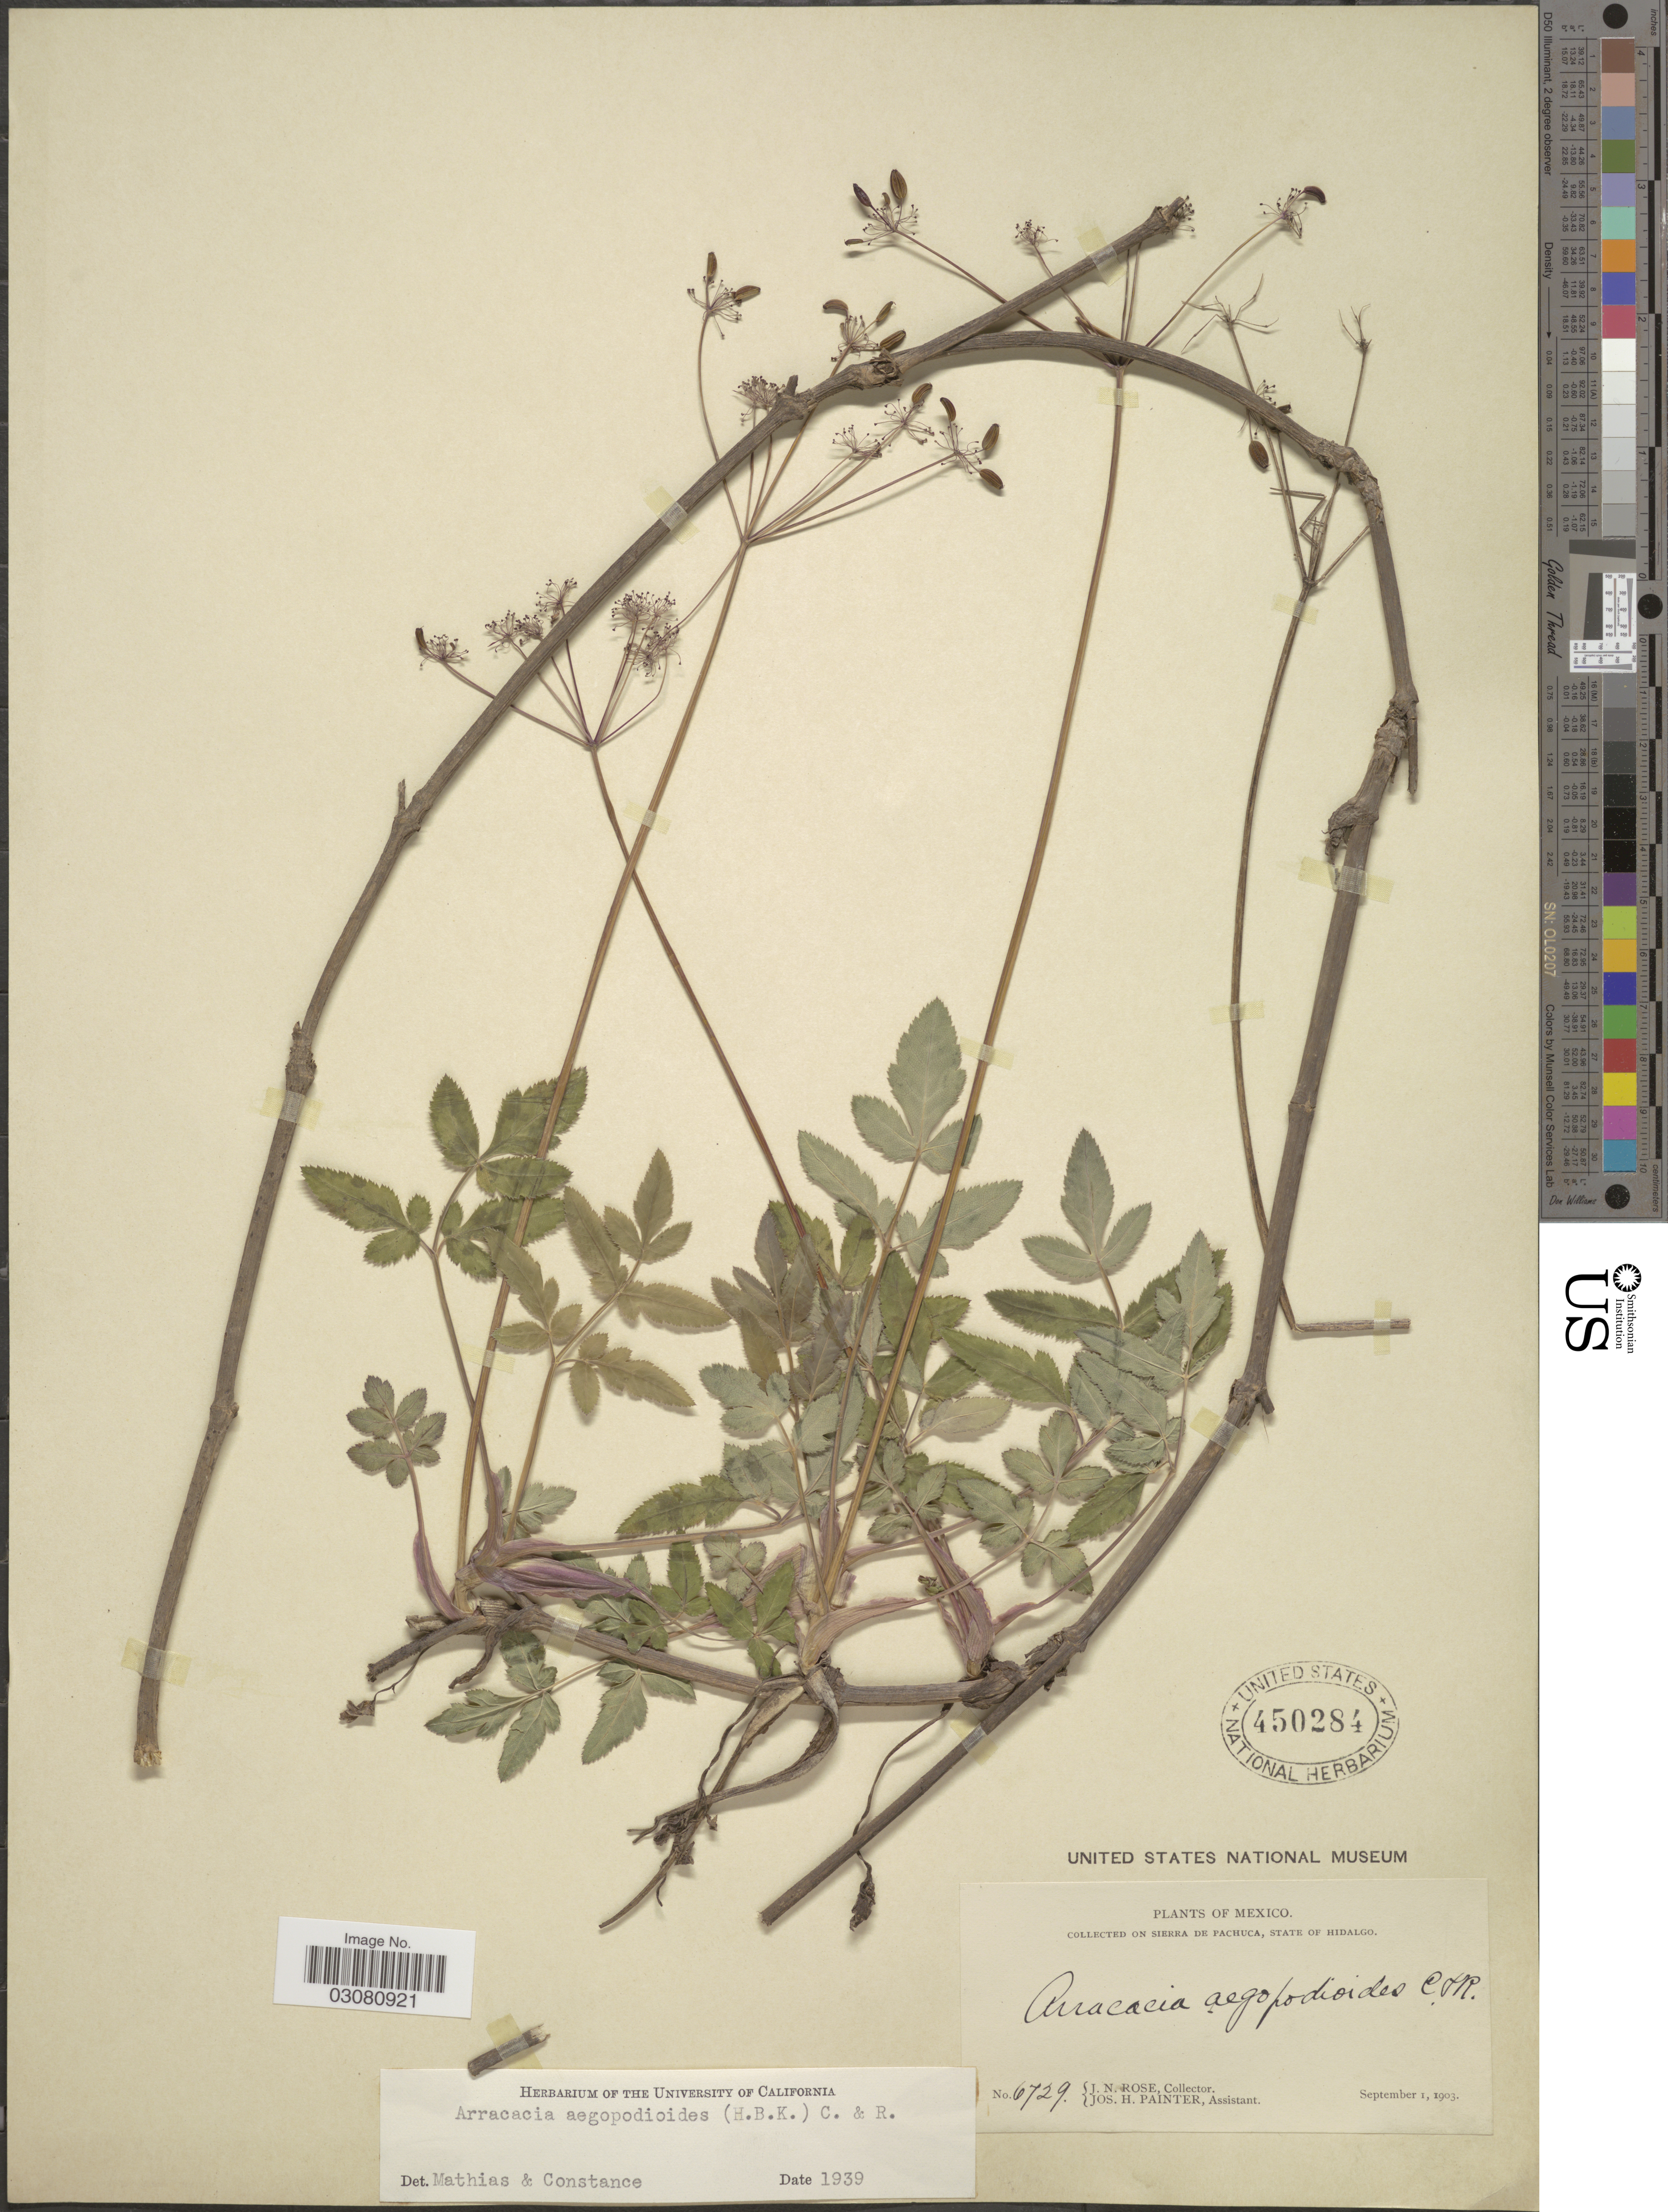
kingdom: Plantae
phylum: Tracheophyta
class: Magnoliopsida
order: Apiales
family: Apiaceae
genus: Arracacia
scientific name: Arracacia aegopodioides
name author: (Kunth) J.M. Coult. & Rose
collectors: J. N. Rose & J. H. Painter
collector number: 6729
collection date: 1903-09-01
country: Mexico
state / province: Hidalgo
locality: On Sierra de Pachuca.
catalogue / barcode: US 450284